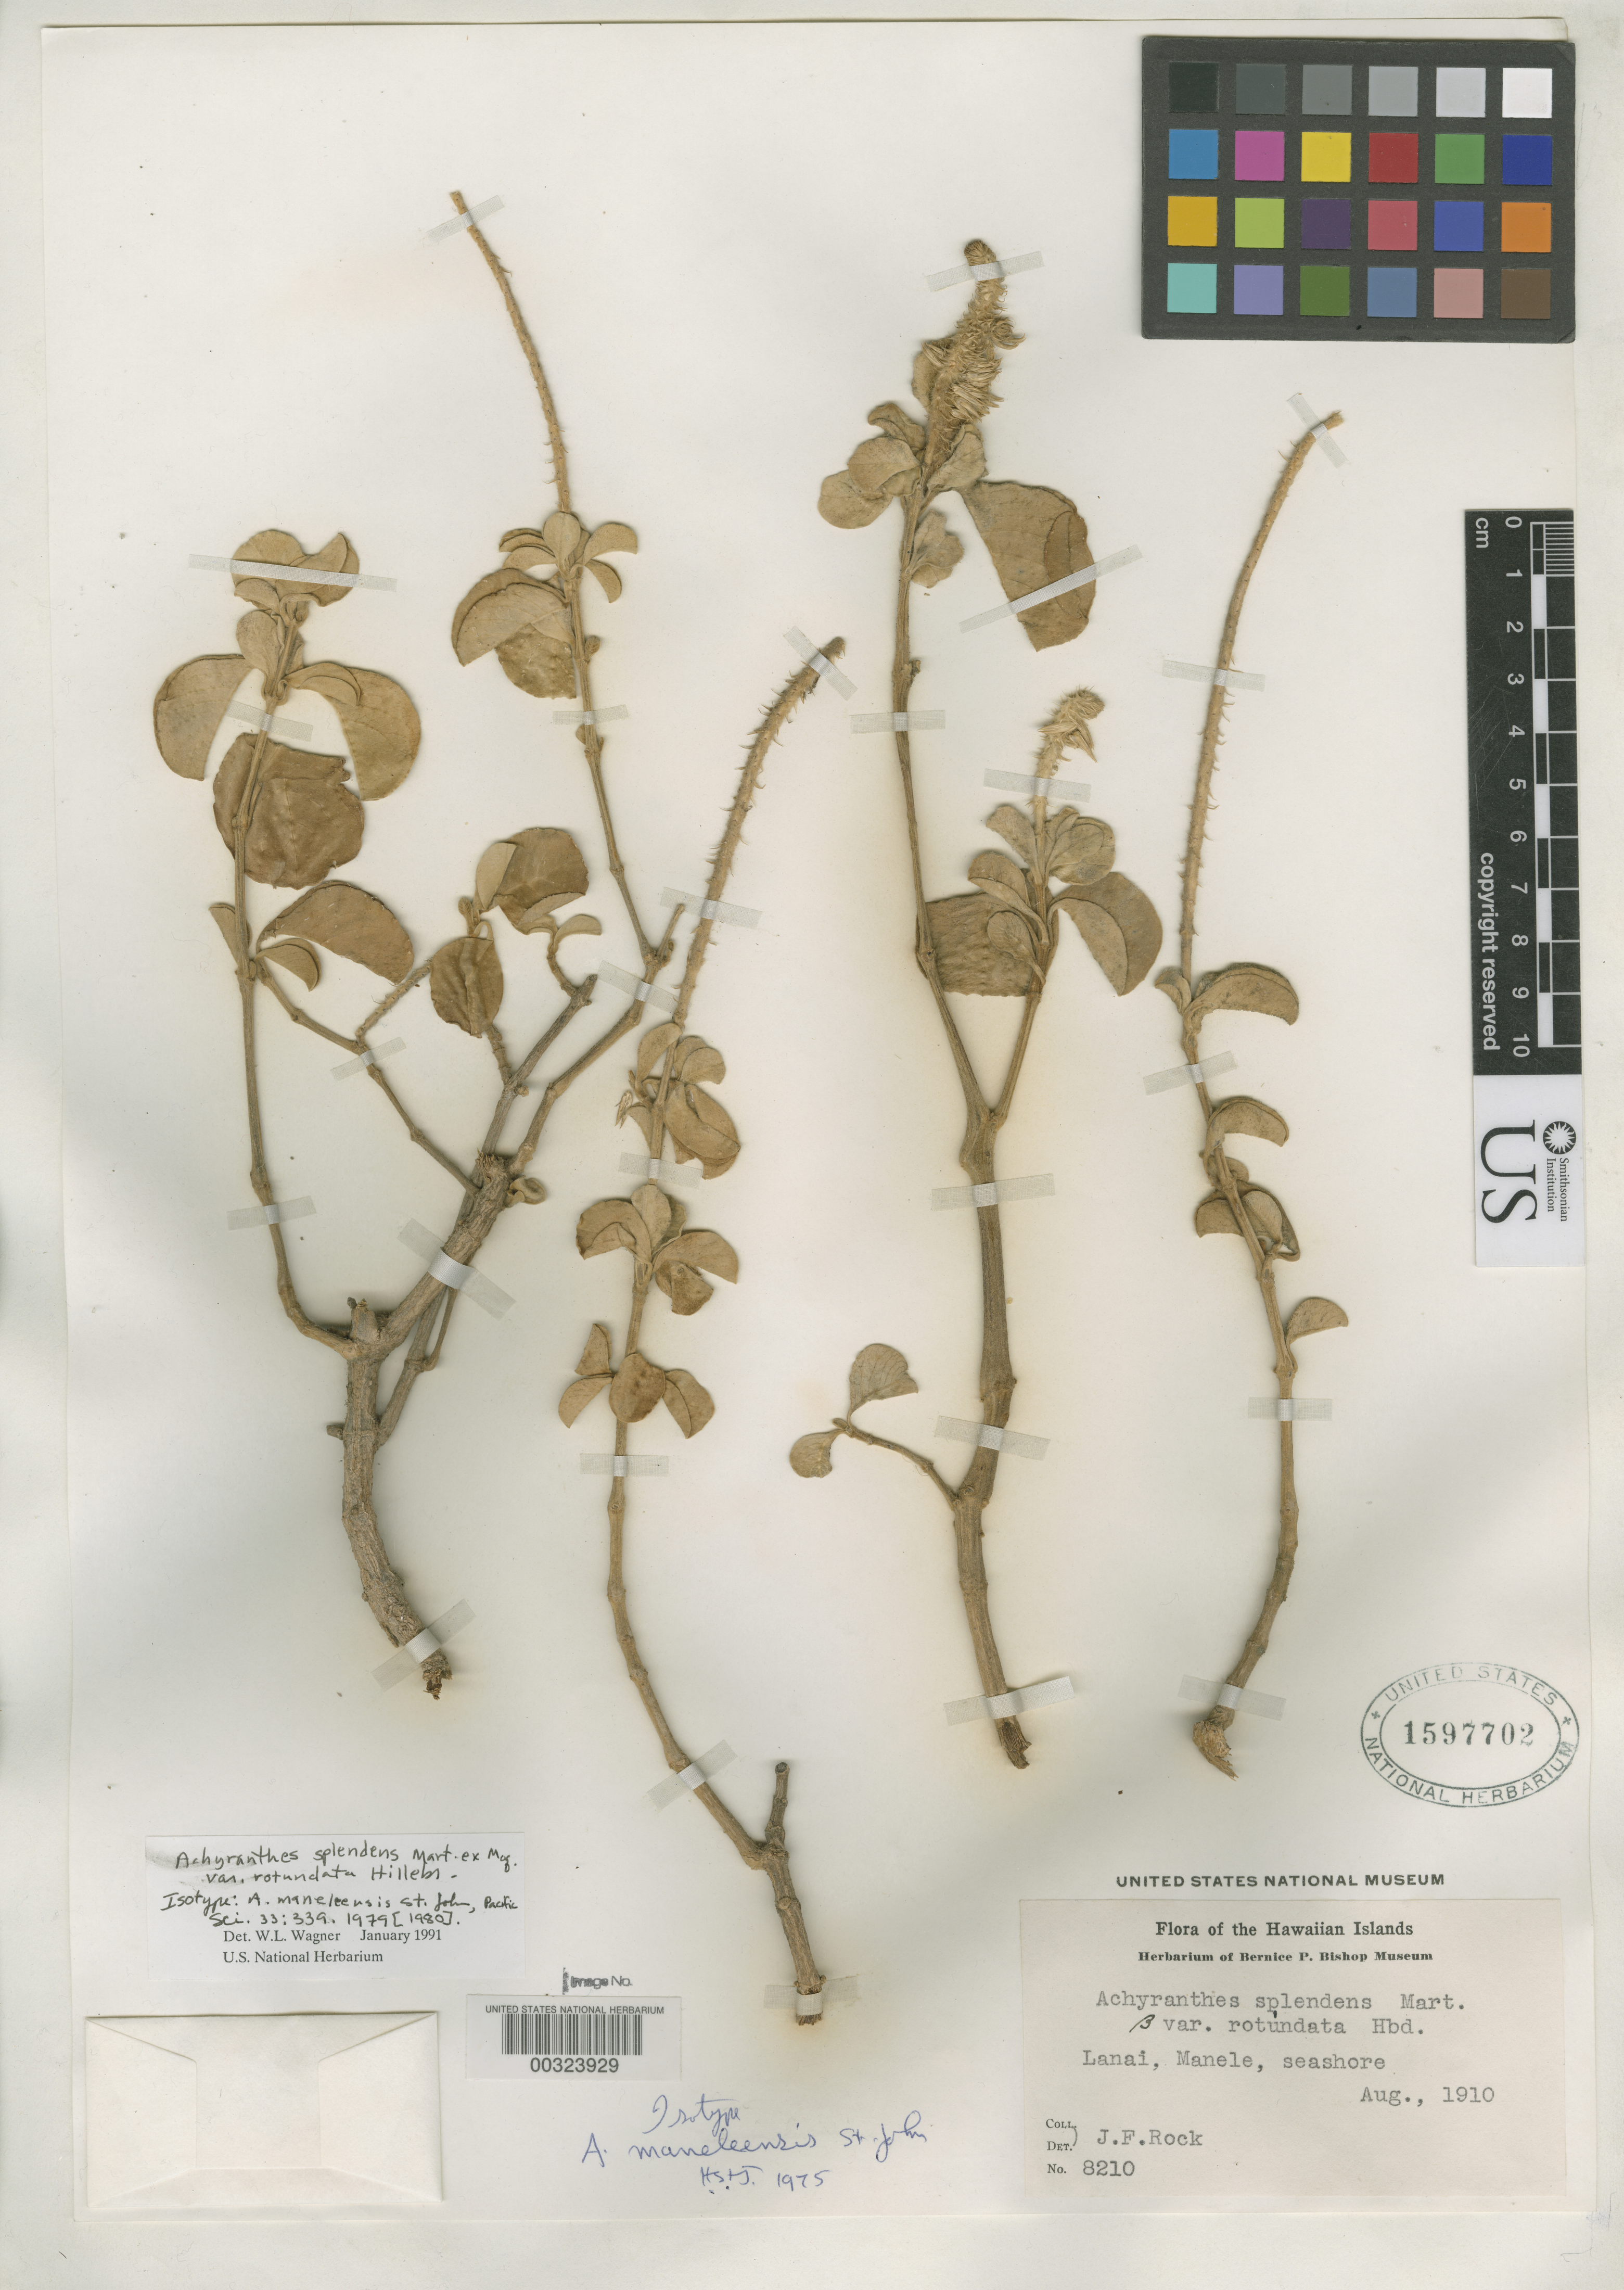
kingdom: Plantae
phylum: Tracheophyta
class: Magnoliopsida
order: Caryophyllales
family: Amaranthaceae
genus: Achyranthes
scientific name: Achyranthes maneleensis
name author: H. St. John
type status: Isotype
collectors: J. F. Rock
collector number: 8210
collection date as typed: Aug 1910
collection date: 1910-08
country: United States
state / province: Hawaii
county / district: Maui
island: Lana'i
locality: Manele, seashore.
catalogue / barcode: US 1597702